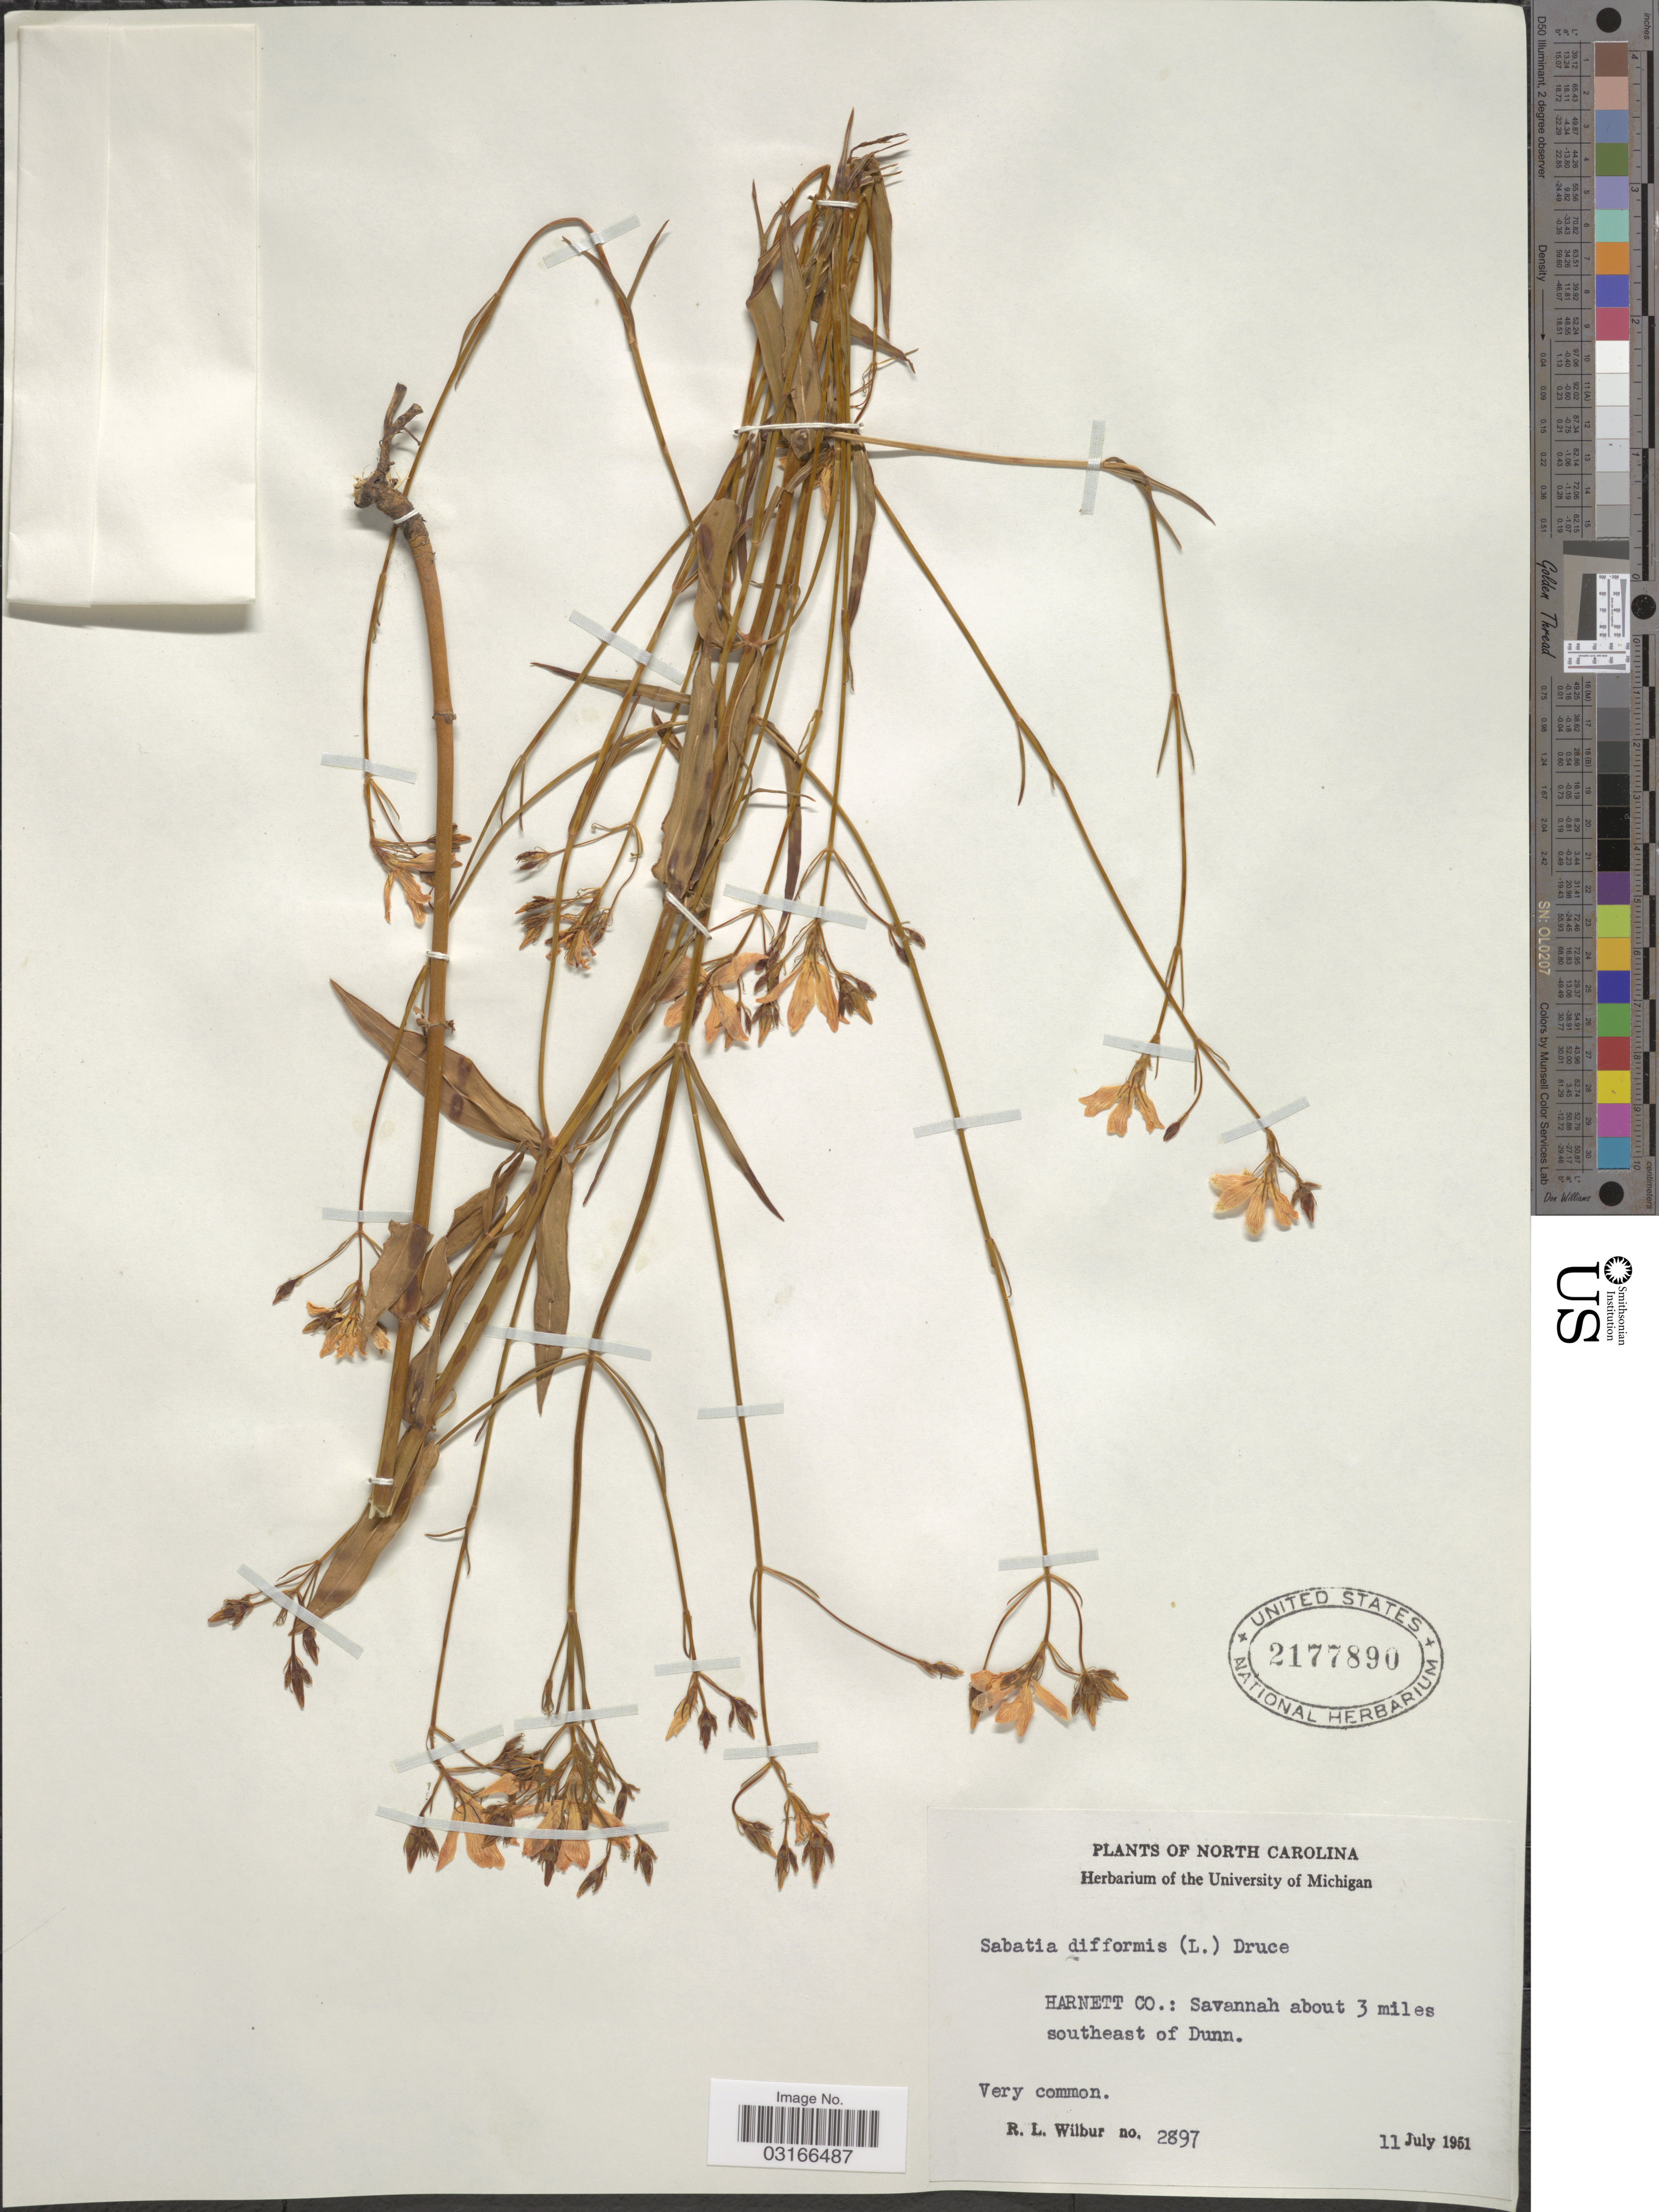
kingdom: Plantae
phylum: Tracheophyta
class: Magnoliopsida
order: Gentianales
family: Gentianaceae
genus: Sabatia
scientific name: Sabatia difformis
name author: (L.) Druce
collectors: R. L. Wilbur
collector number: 2897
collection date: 1951-07-11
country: United States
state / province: North Carolina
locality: Harnett Co.: Savannah about 3 miles southeast of Dunn.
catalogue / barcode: US 2177890